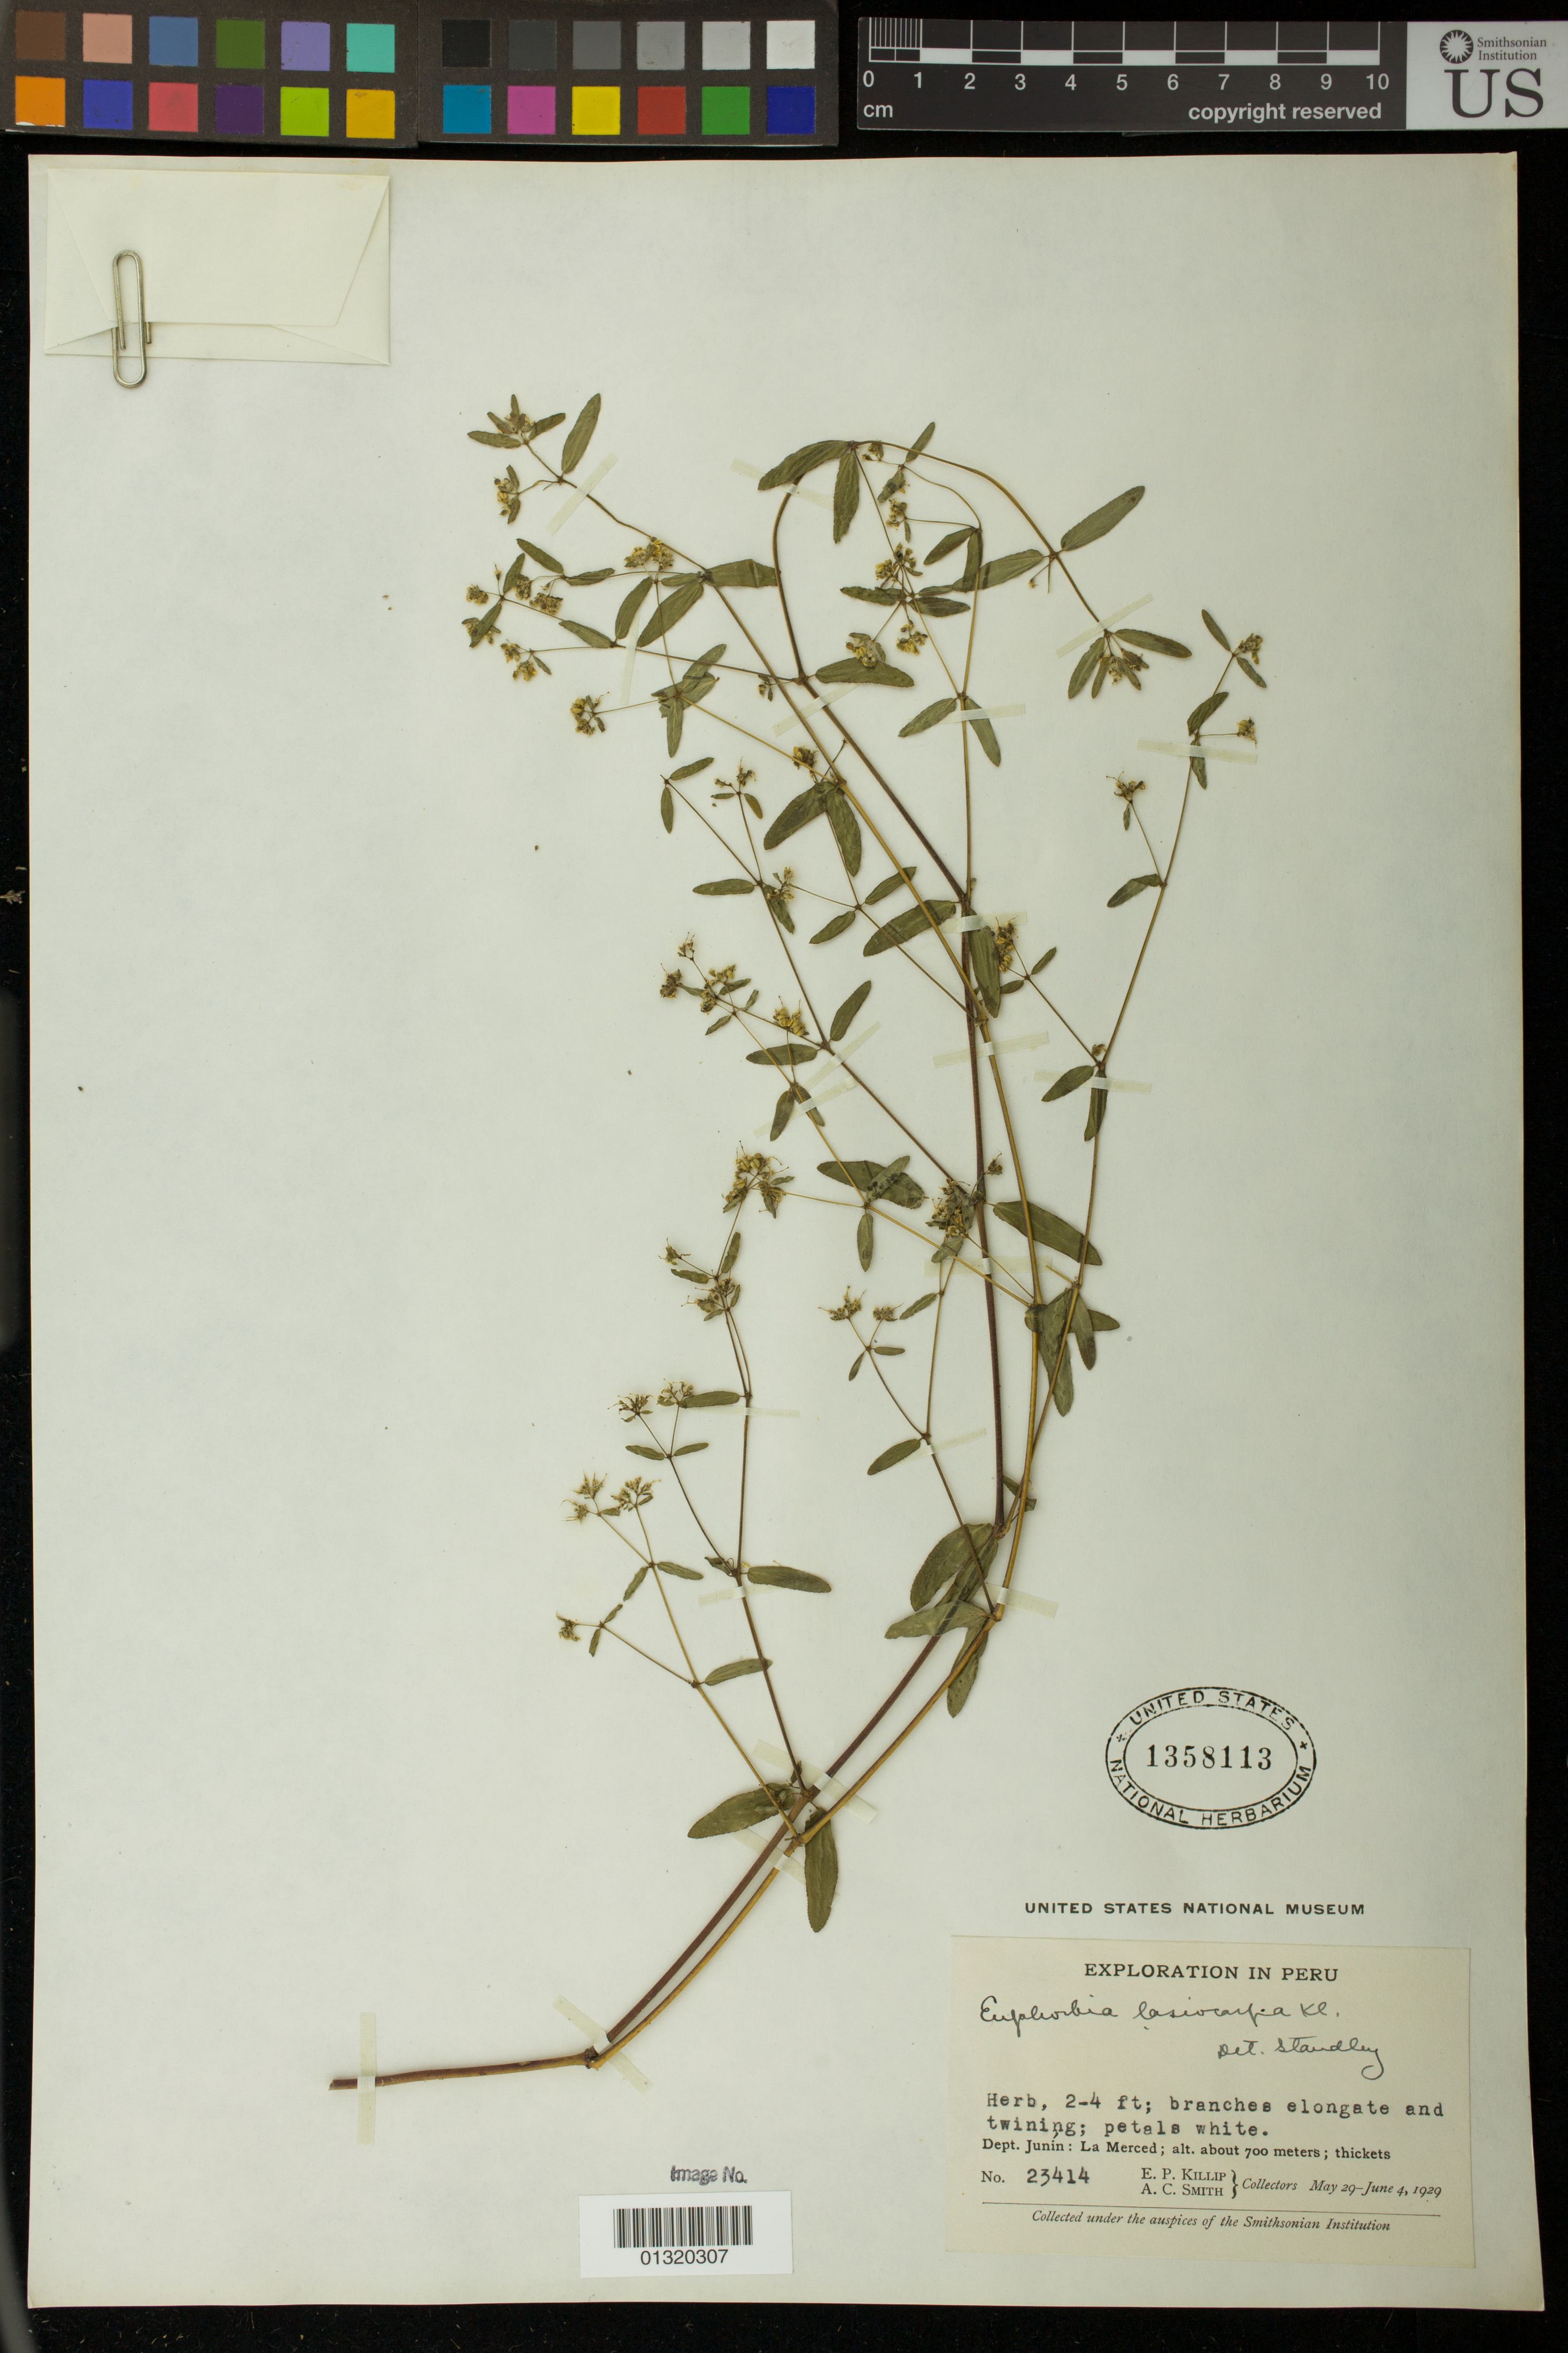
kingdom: Plantae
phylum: Tracheophyta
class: Magnoliopsida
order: Malpighiales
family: Euphorbiaceae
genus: Euphorbia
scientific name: Euphorbia lasiocarpa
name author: Klotzsch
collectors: E. P. Killip & A. C. Smith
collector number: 23414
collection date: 1929-05-29/1929-06-04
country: Peru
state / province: Junín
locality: La Merced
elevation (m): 700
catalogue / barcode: US 1358113